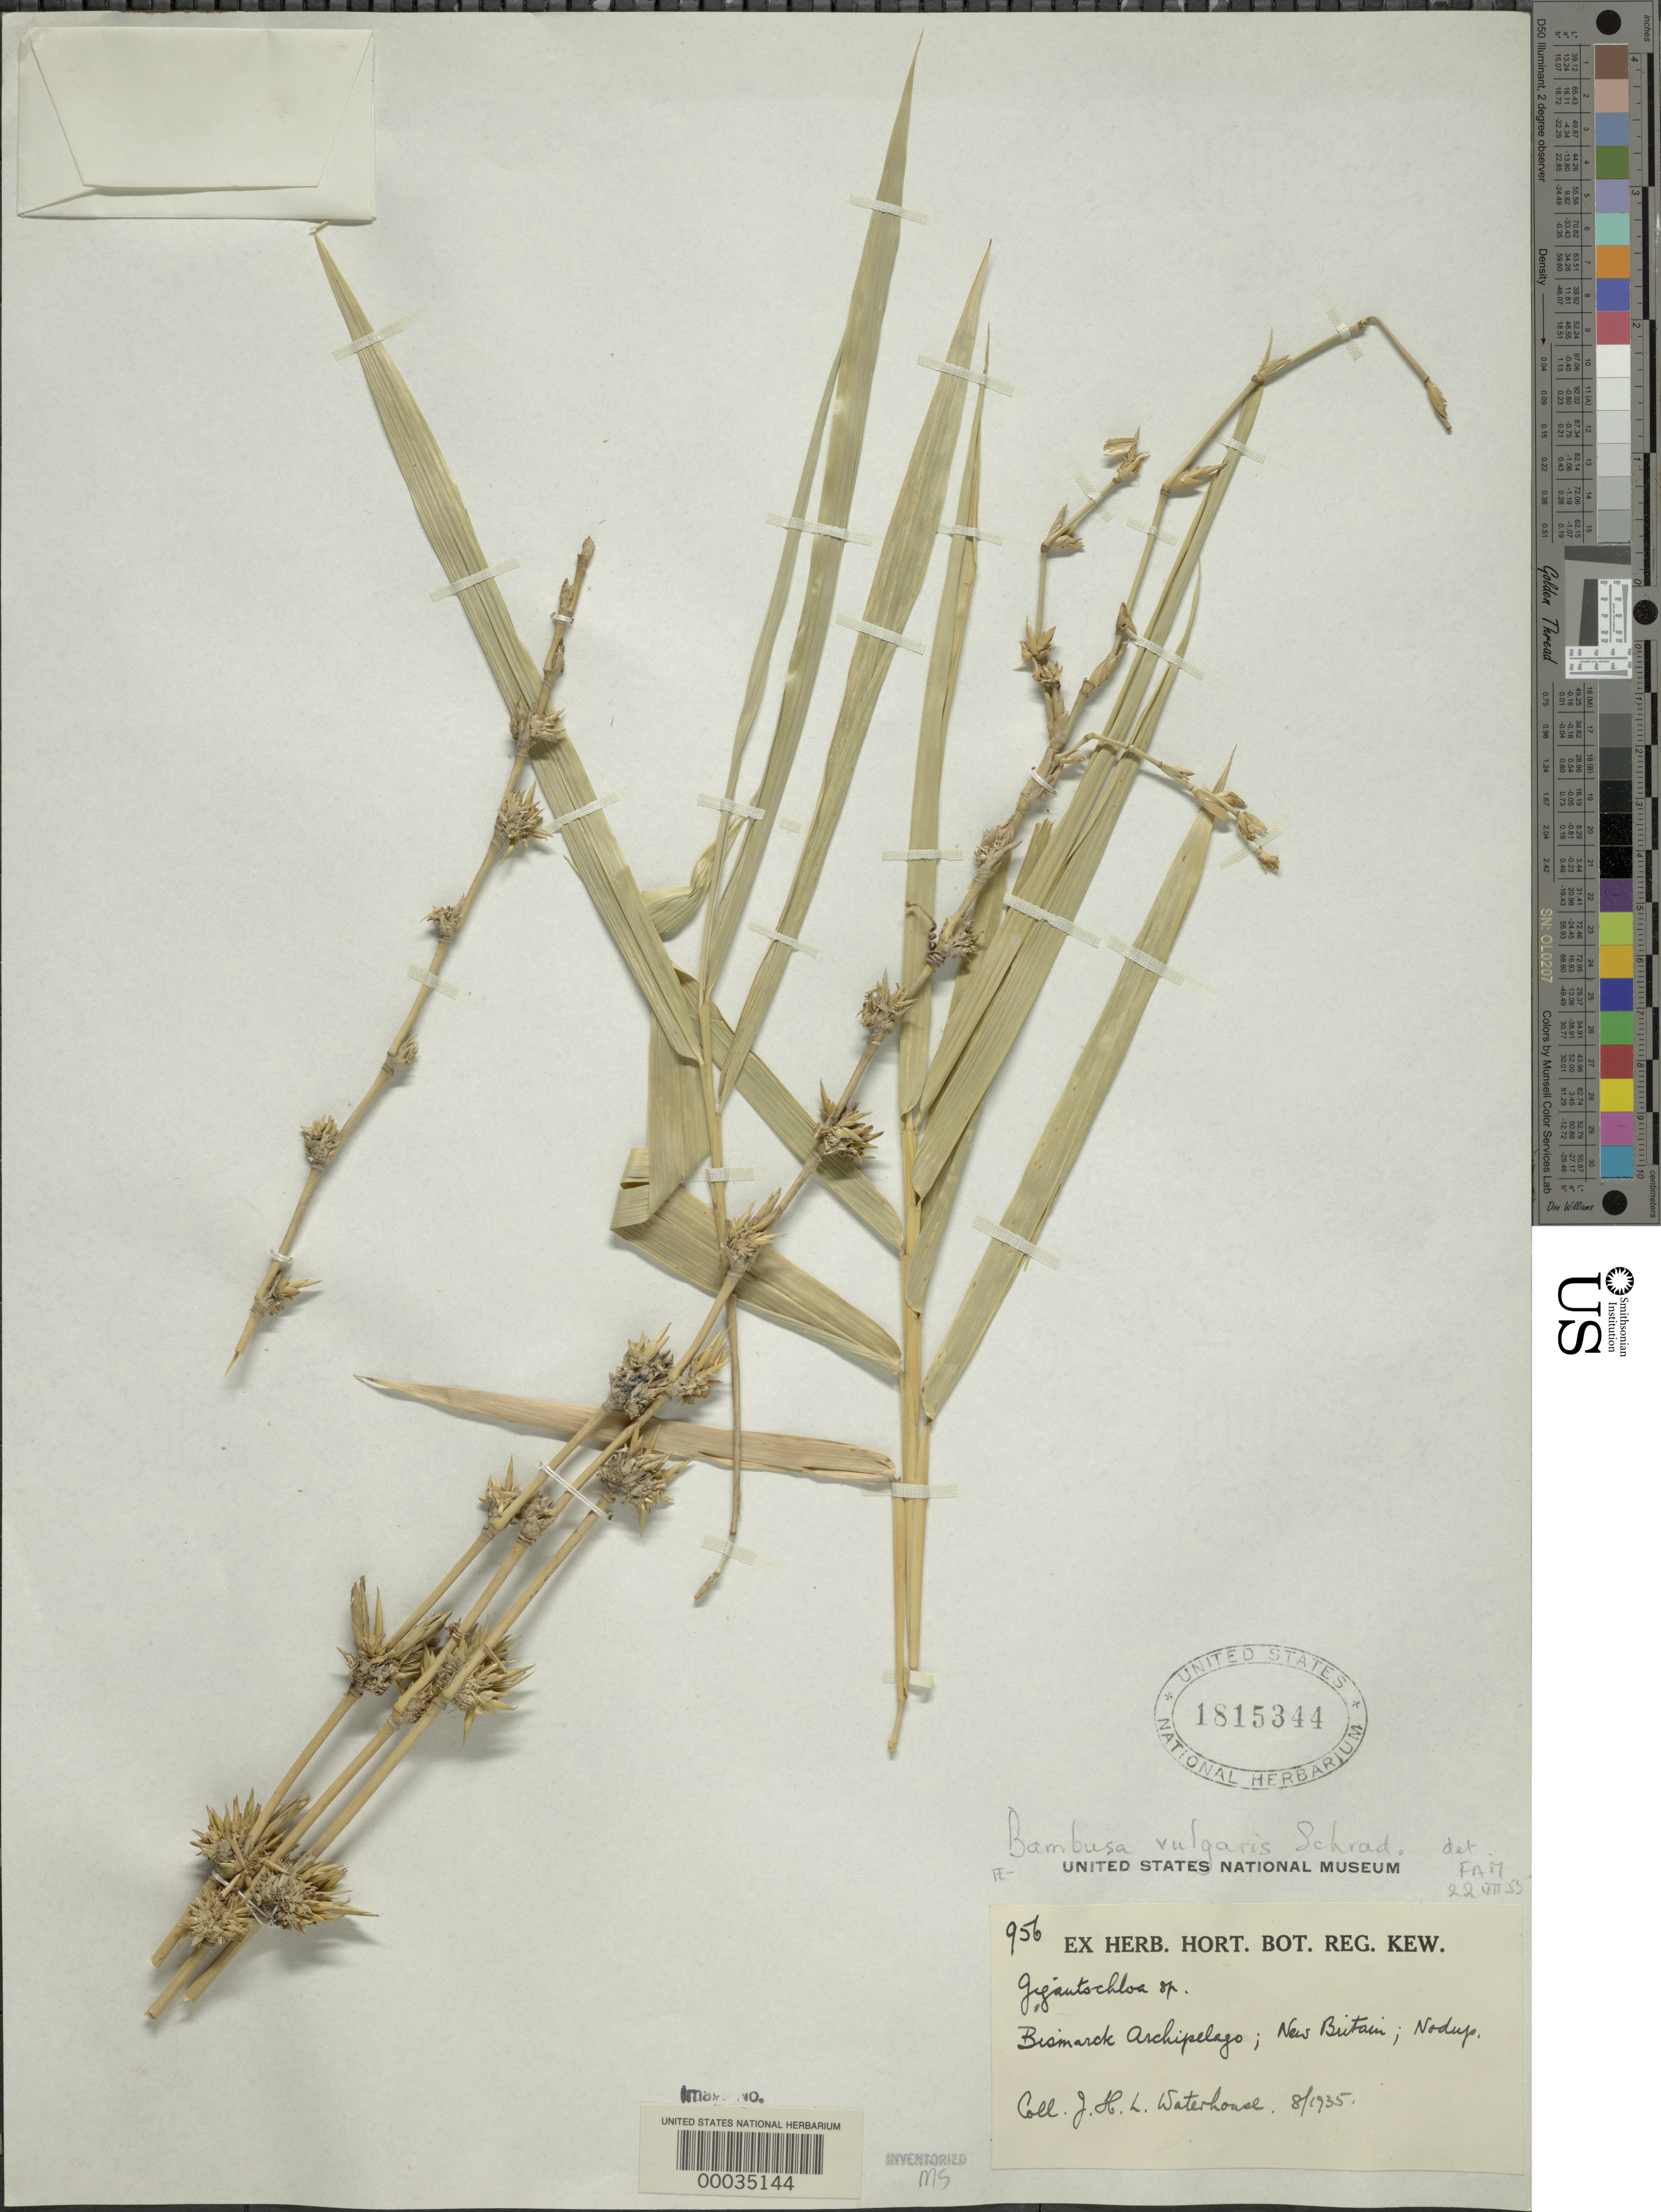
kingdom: Plantae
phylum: Tracheophyta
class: Liliopsida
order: Poales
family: Poaceae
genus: Bambusa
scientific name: Bambusa vulgaris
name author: Schrad. ex J.C. Wendl.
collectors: J. Waterhouse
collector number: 956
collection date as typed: Aug 1935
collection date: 1935-08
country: Papua New Guinea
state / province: East New Britain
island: New Britain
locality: Nodup, bismark archipelago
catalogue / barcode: US 1815344